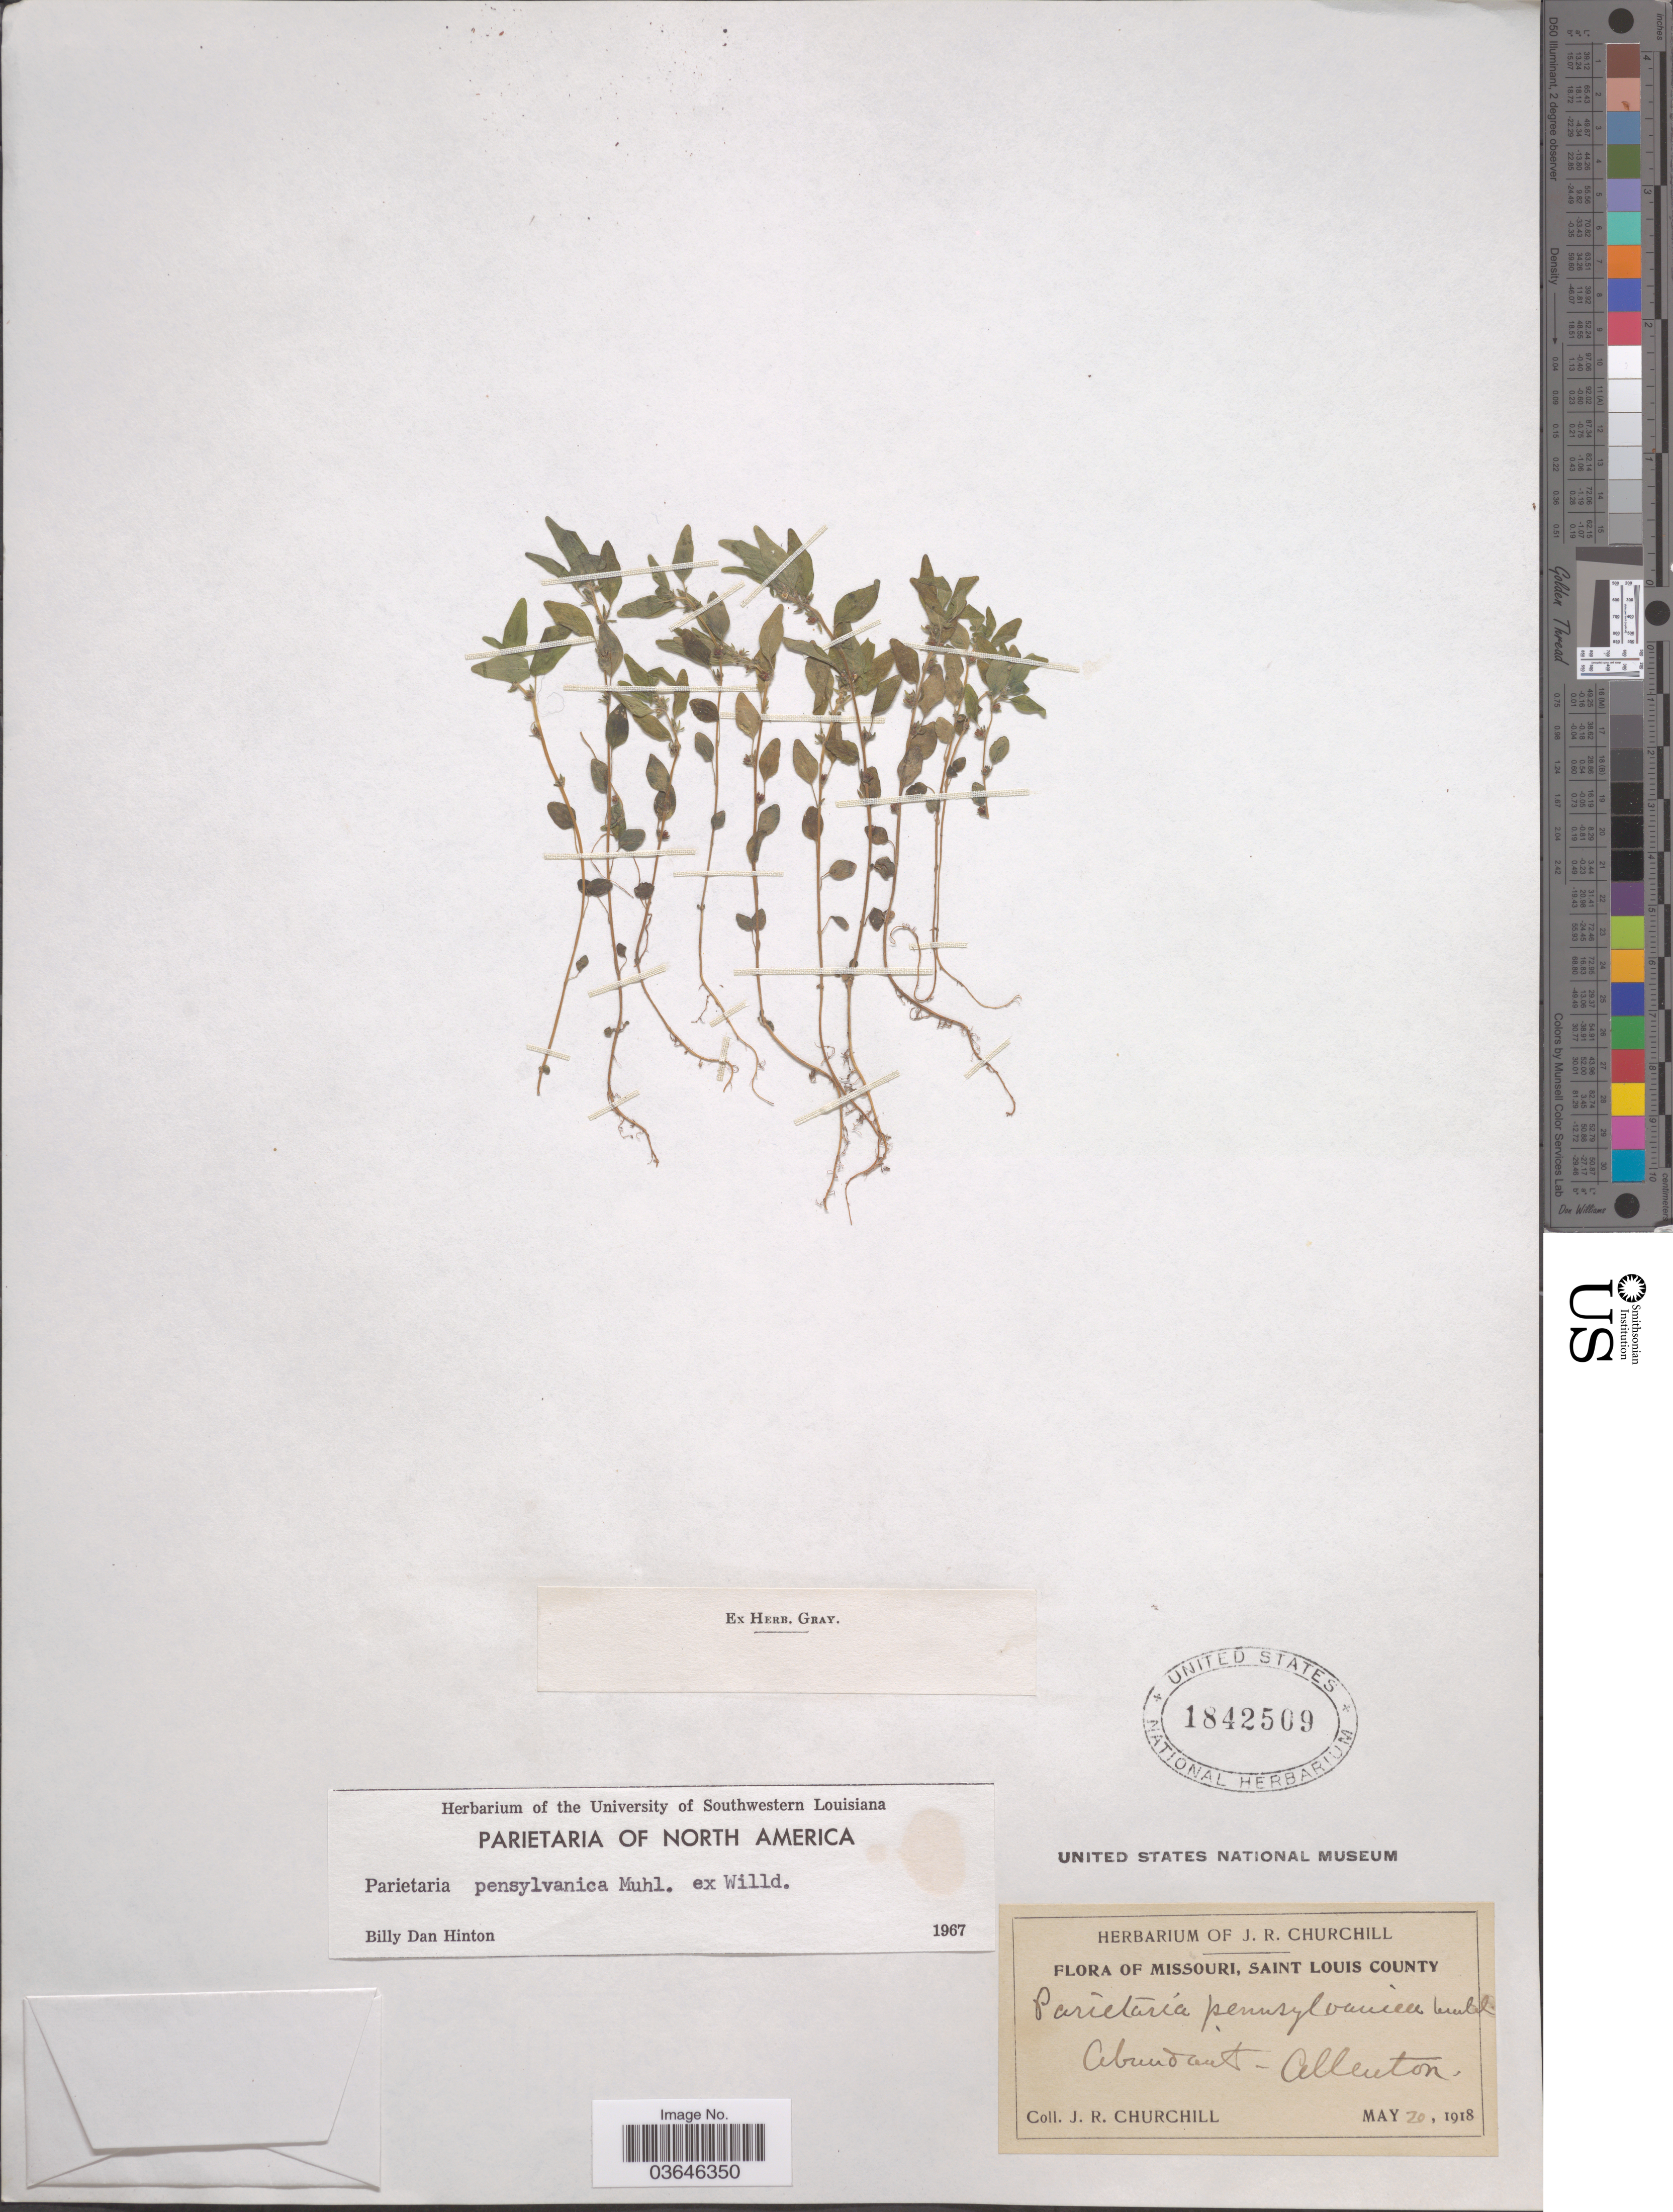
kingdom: Plantae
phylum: Tracheophyta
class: Magnoliopsida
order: Rosales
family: Urticaceae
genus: Parietaria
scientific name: Parietaria pensylvanica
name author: Muhl. ex Willd.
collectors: J. Churchill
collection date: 1918-05-20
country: United States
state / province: Missouri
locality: Saint Louis County. Allenton.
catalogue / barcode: US 1842509